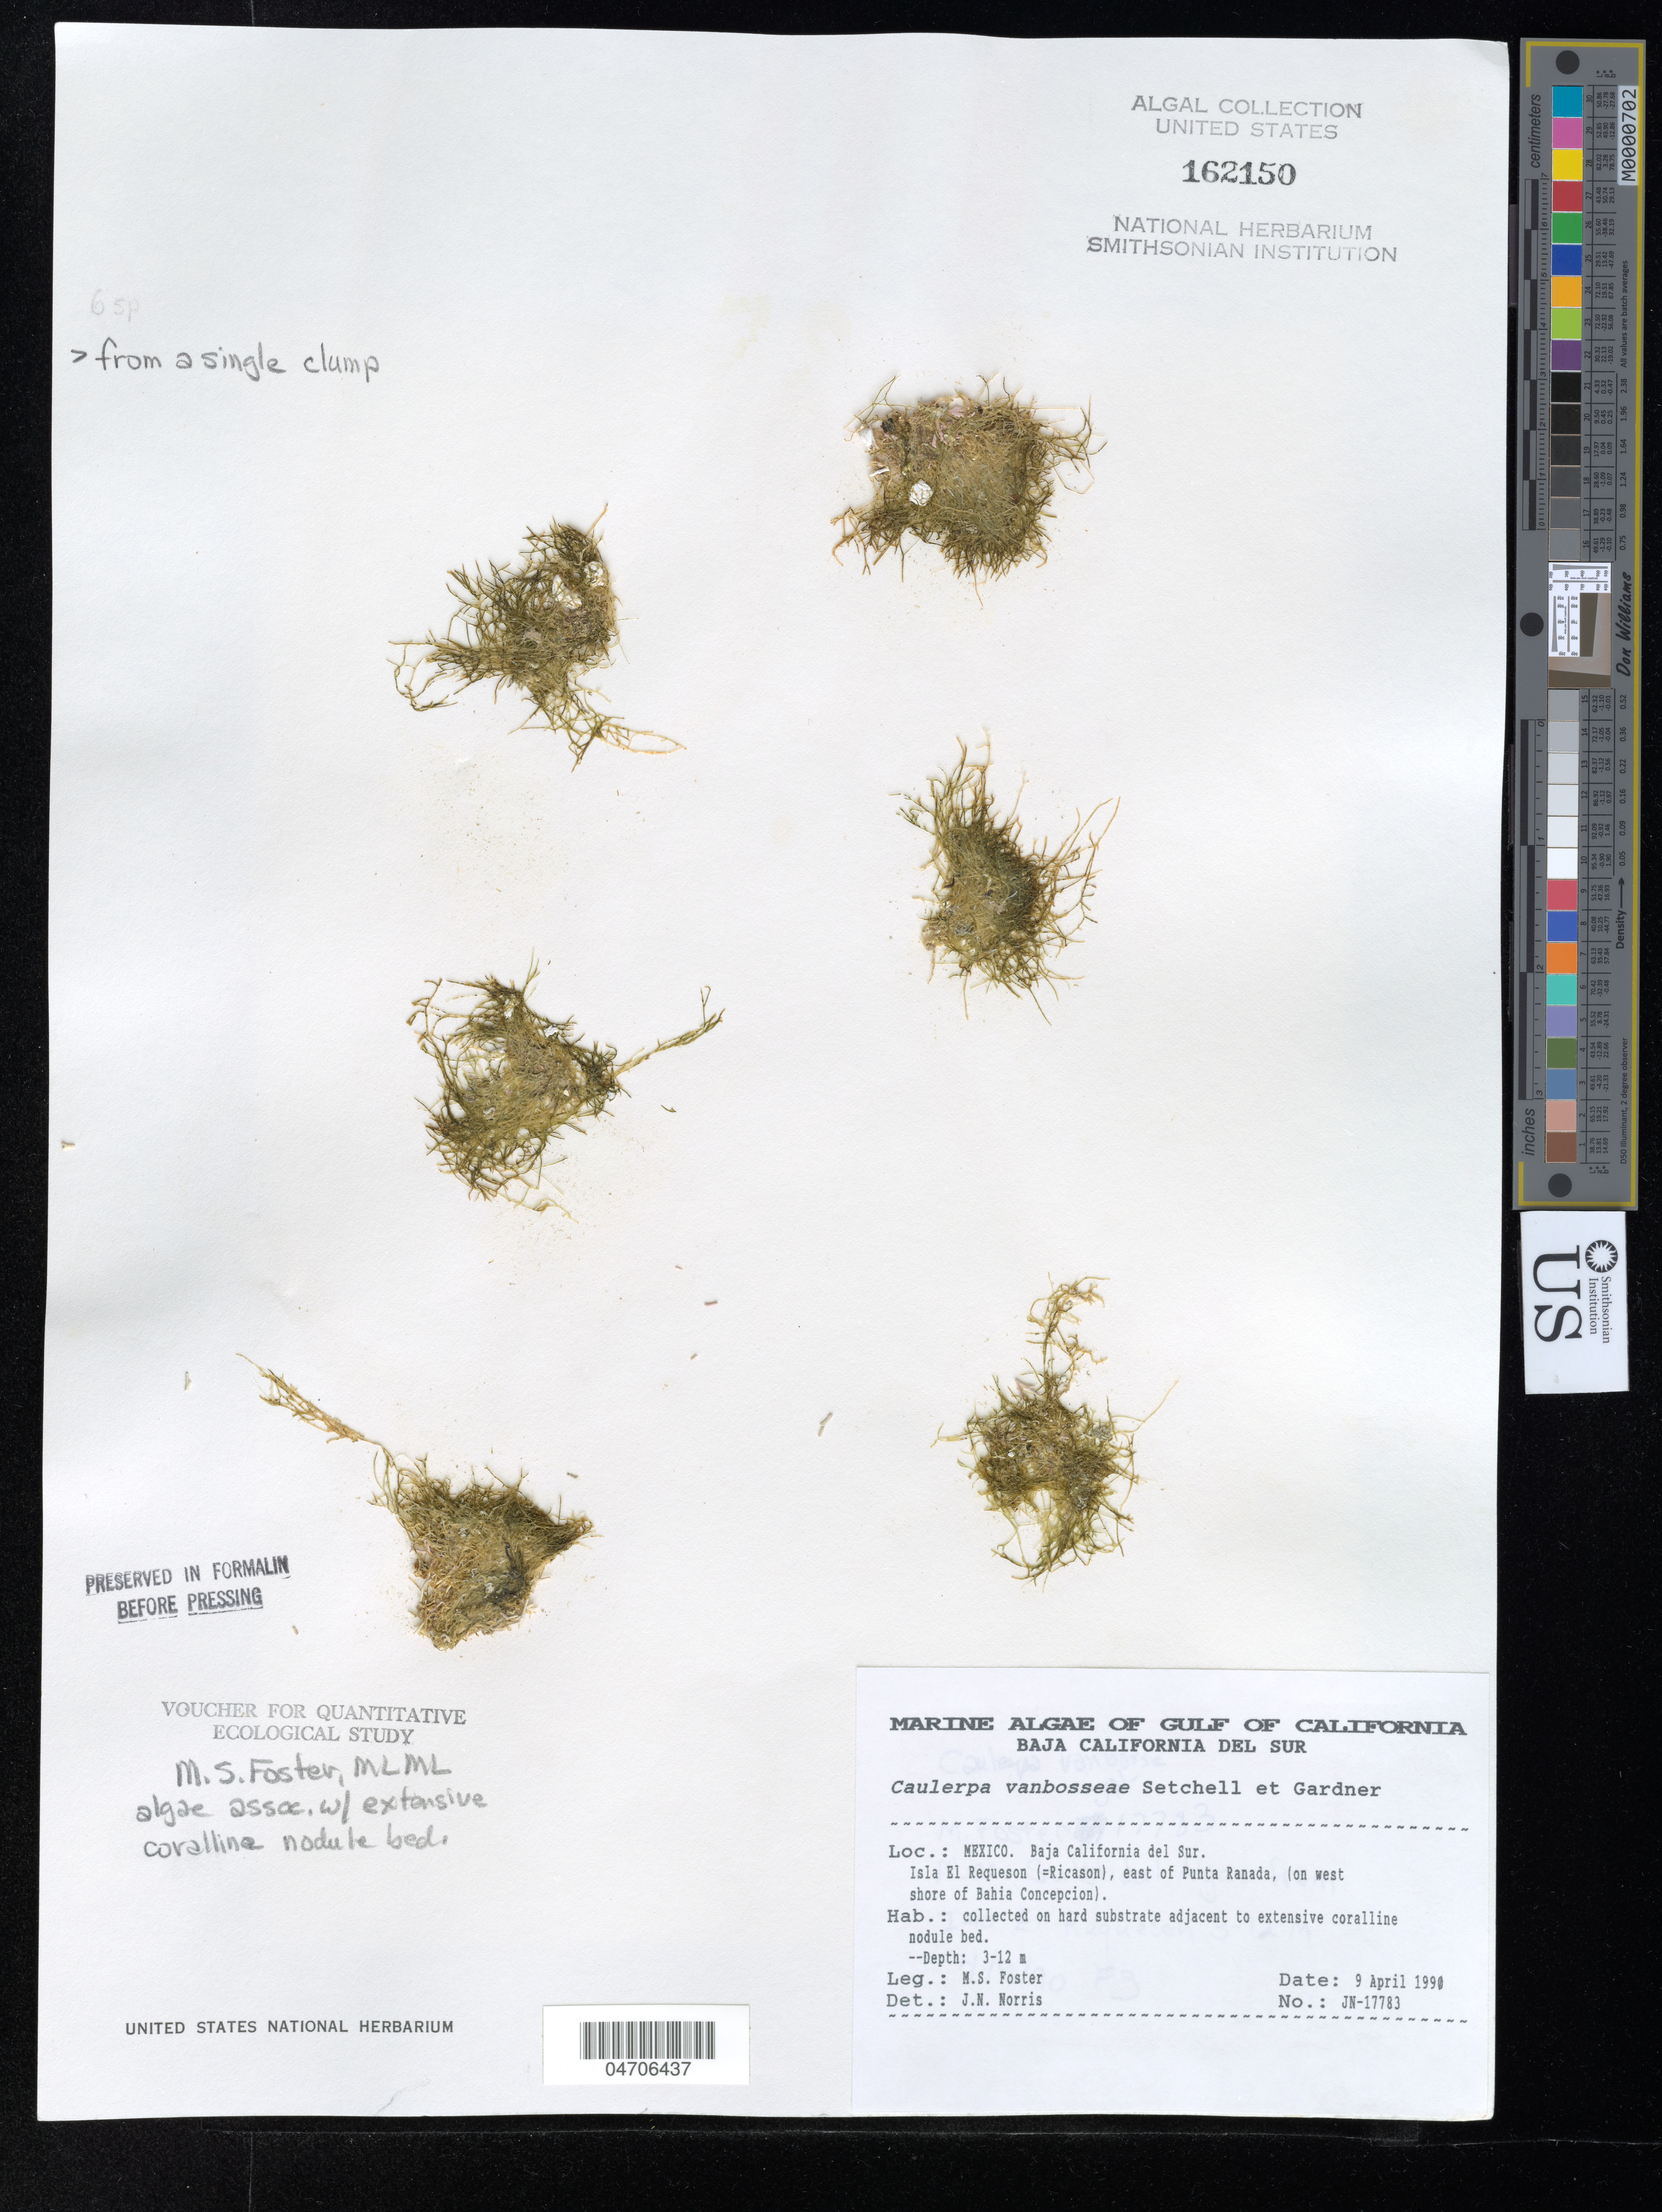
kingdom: Plantae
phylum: Chlorophyta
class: Ulvophyceae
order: Bryopsidales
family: Caulerpaceae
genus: Caulerpa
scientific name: Caulerpa chemnitzia var. vanbossae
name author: (Setch. & N.L. Gardner) Fern.-Garcia & Riosm.-Rod.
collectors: M. Foster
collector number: JN-17783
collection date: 1990-04-09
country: Mexico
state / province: Baja California Sur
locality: Gulf of California. Isla El Requeson (=Ricason), east of Punta Ranada, (on west shore of Bahia Concepcion).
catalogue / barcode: US 162150